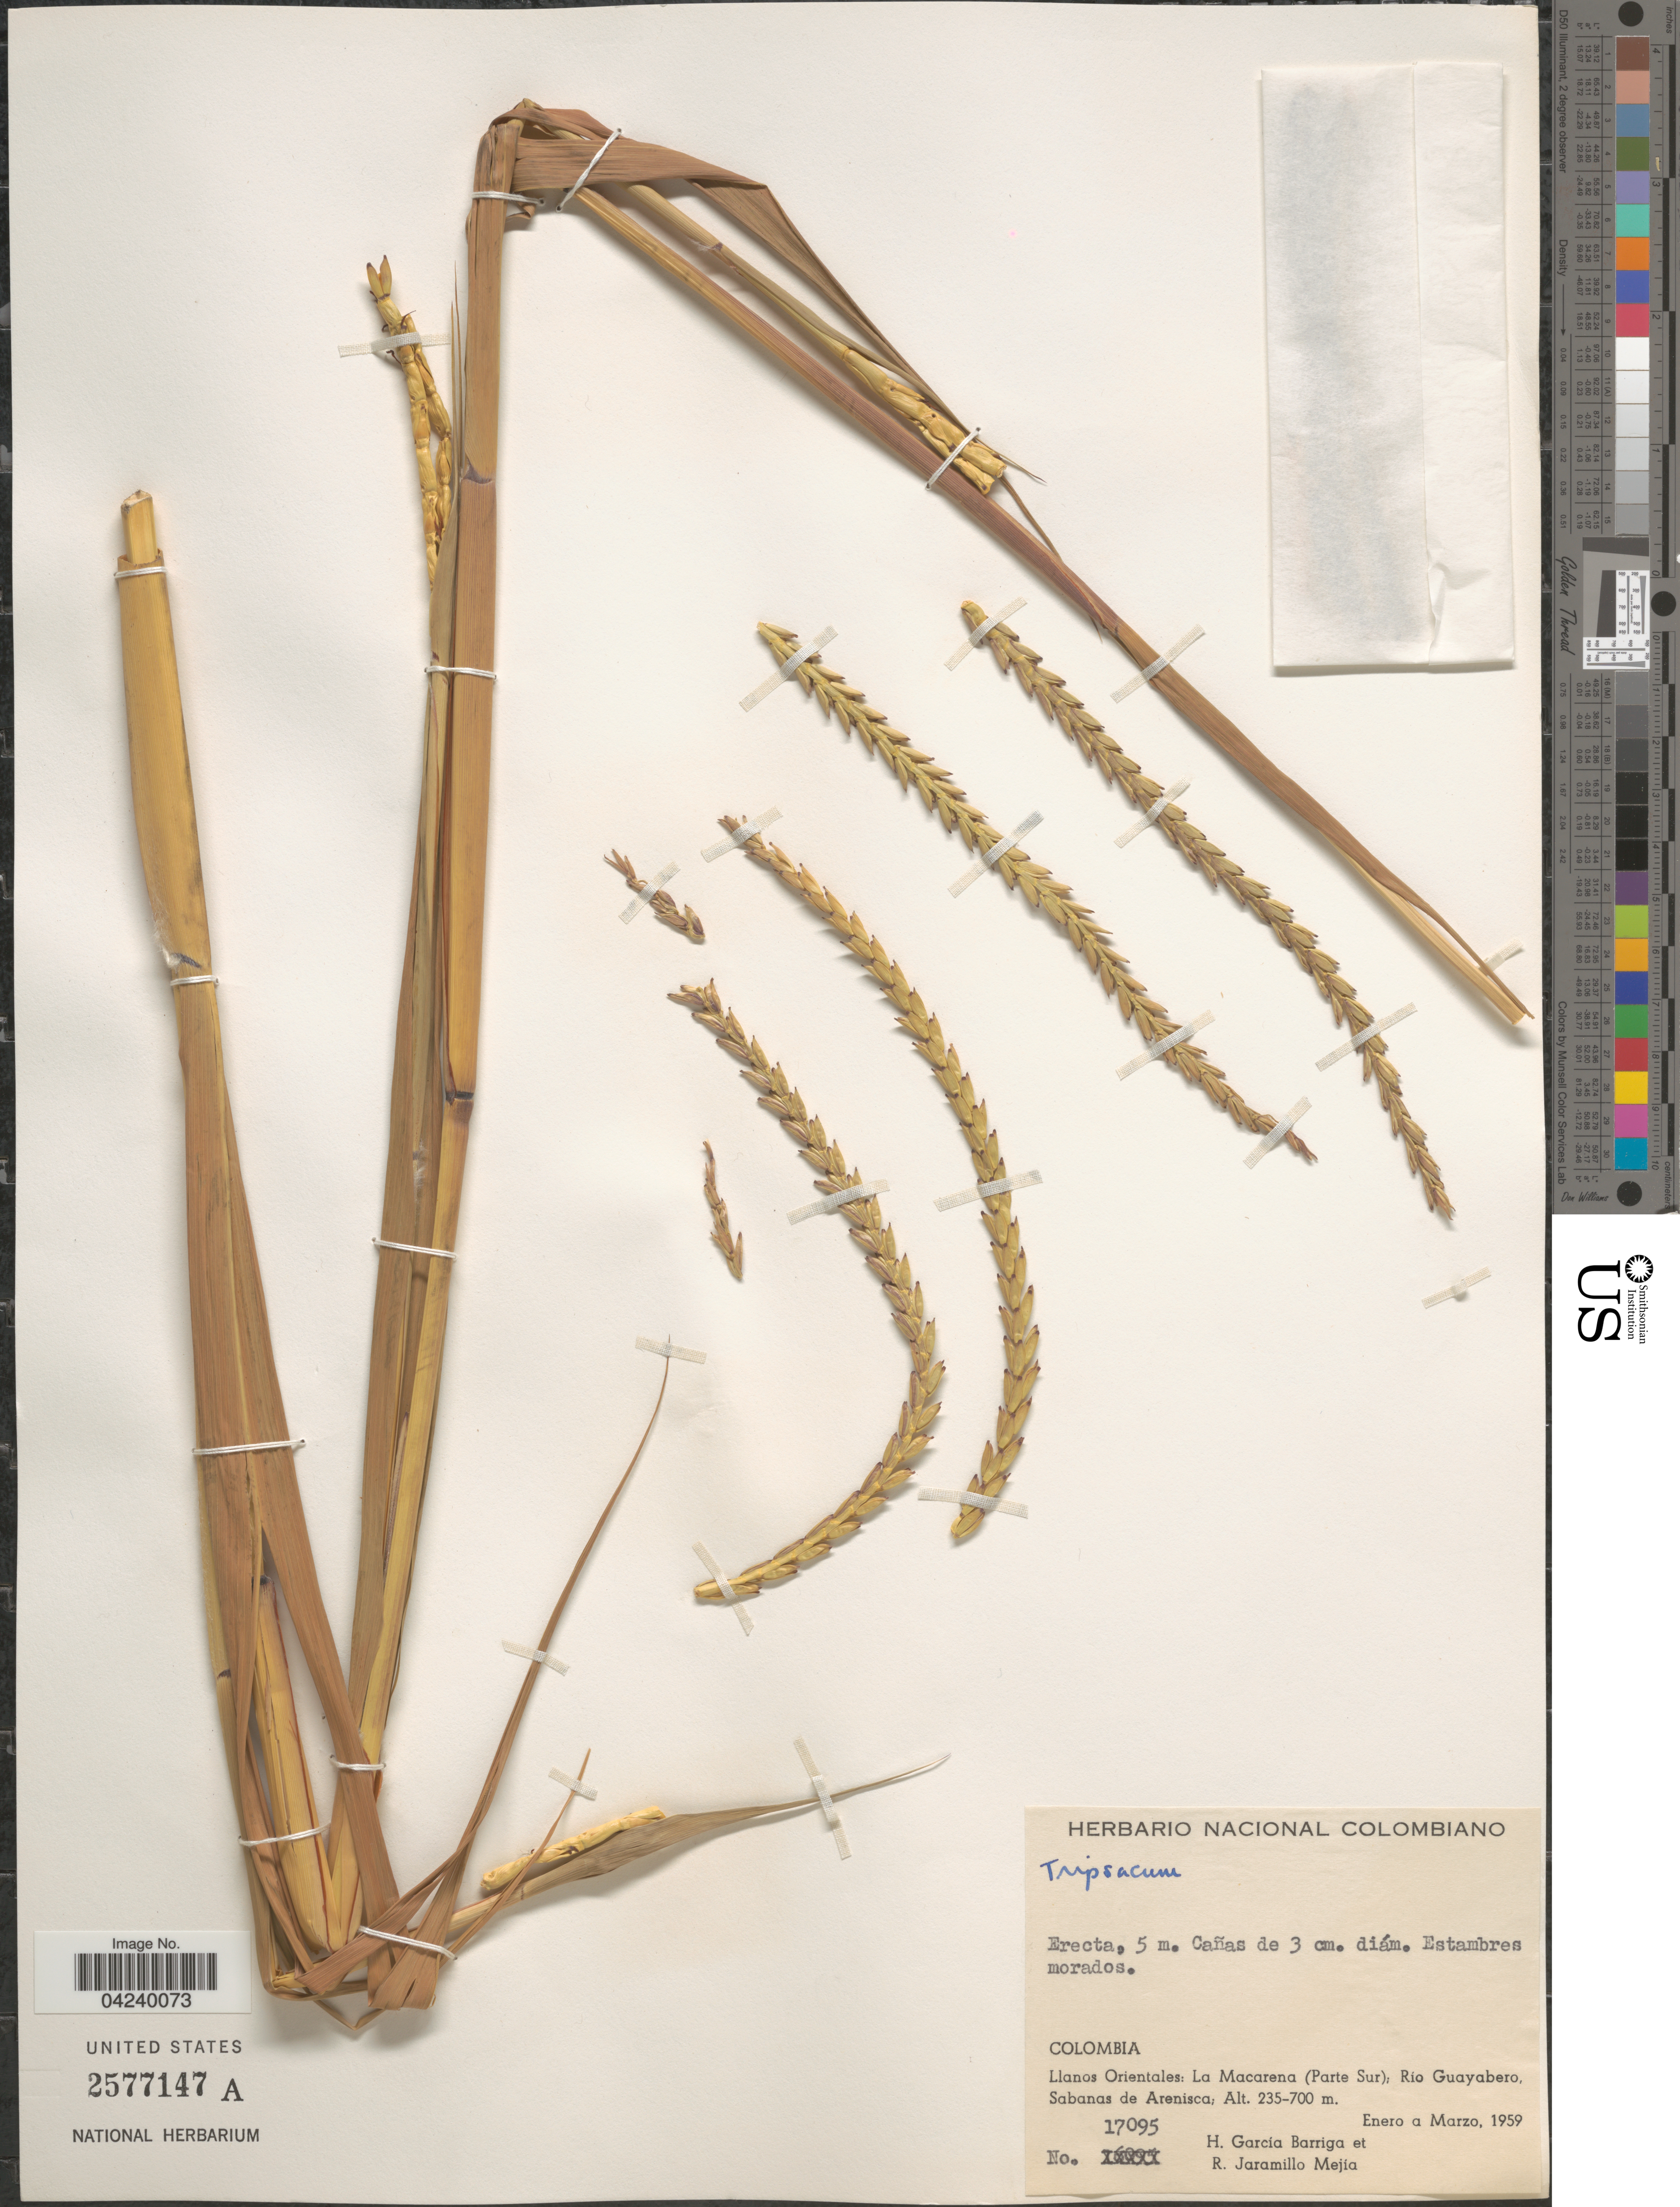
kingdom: Plantae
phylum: Tracheophyta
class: Liliopsida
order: Poales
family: Poaceae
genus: Tripsacum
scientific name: Tripsacum sp.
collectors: H. García Barriga & R. Jaramillo M.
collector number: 17095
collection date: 1959-01/1959-03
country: Colombia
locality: Llanos Orientales: La Macarena (Parte Sur): Rio Guayabero, Sabanas de Arenisca.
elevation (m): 235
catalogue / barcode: US 2577147A